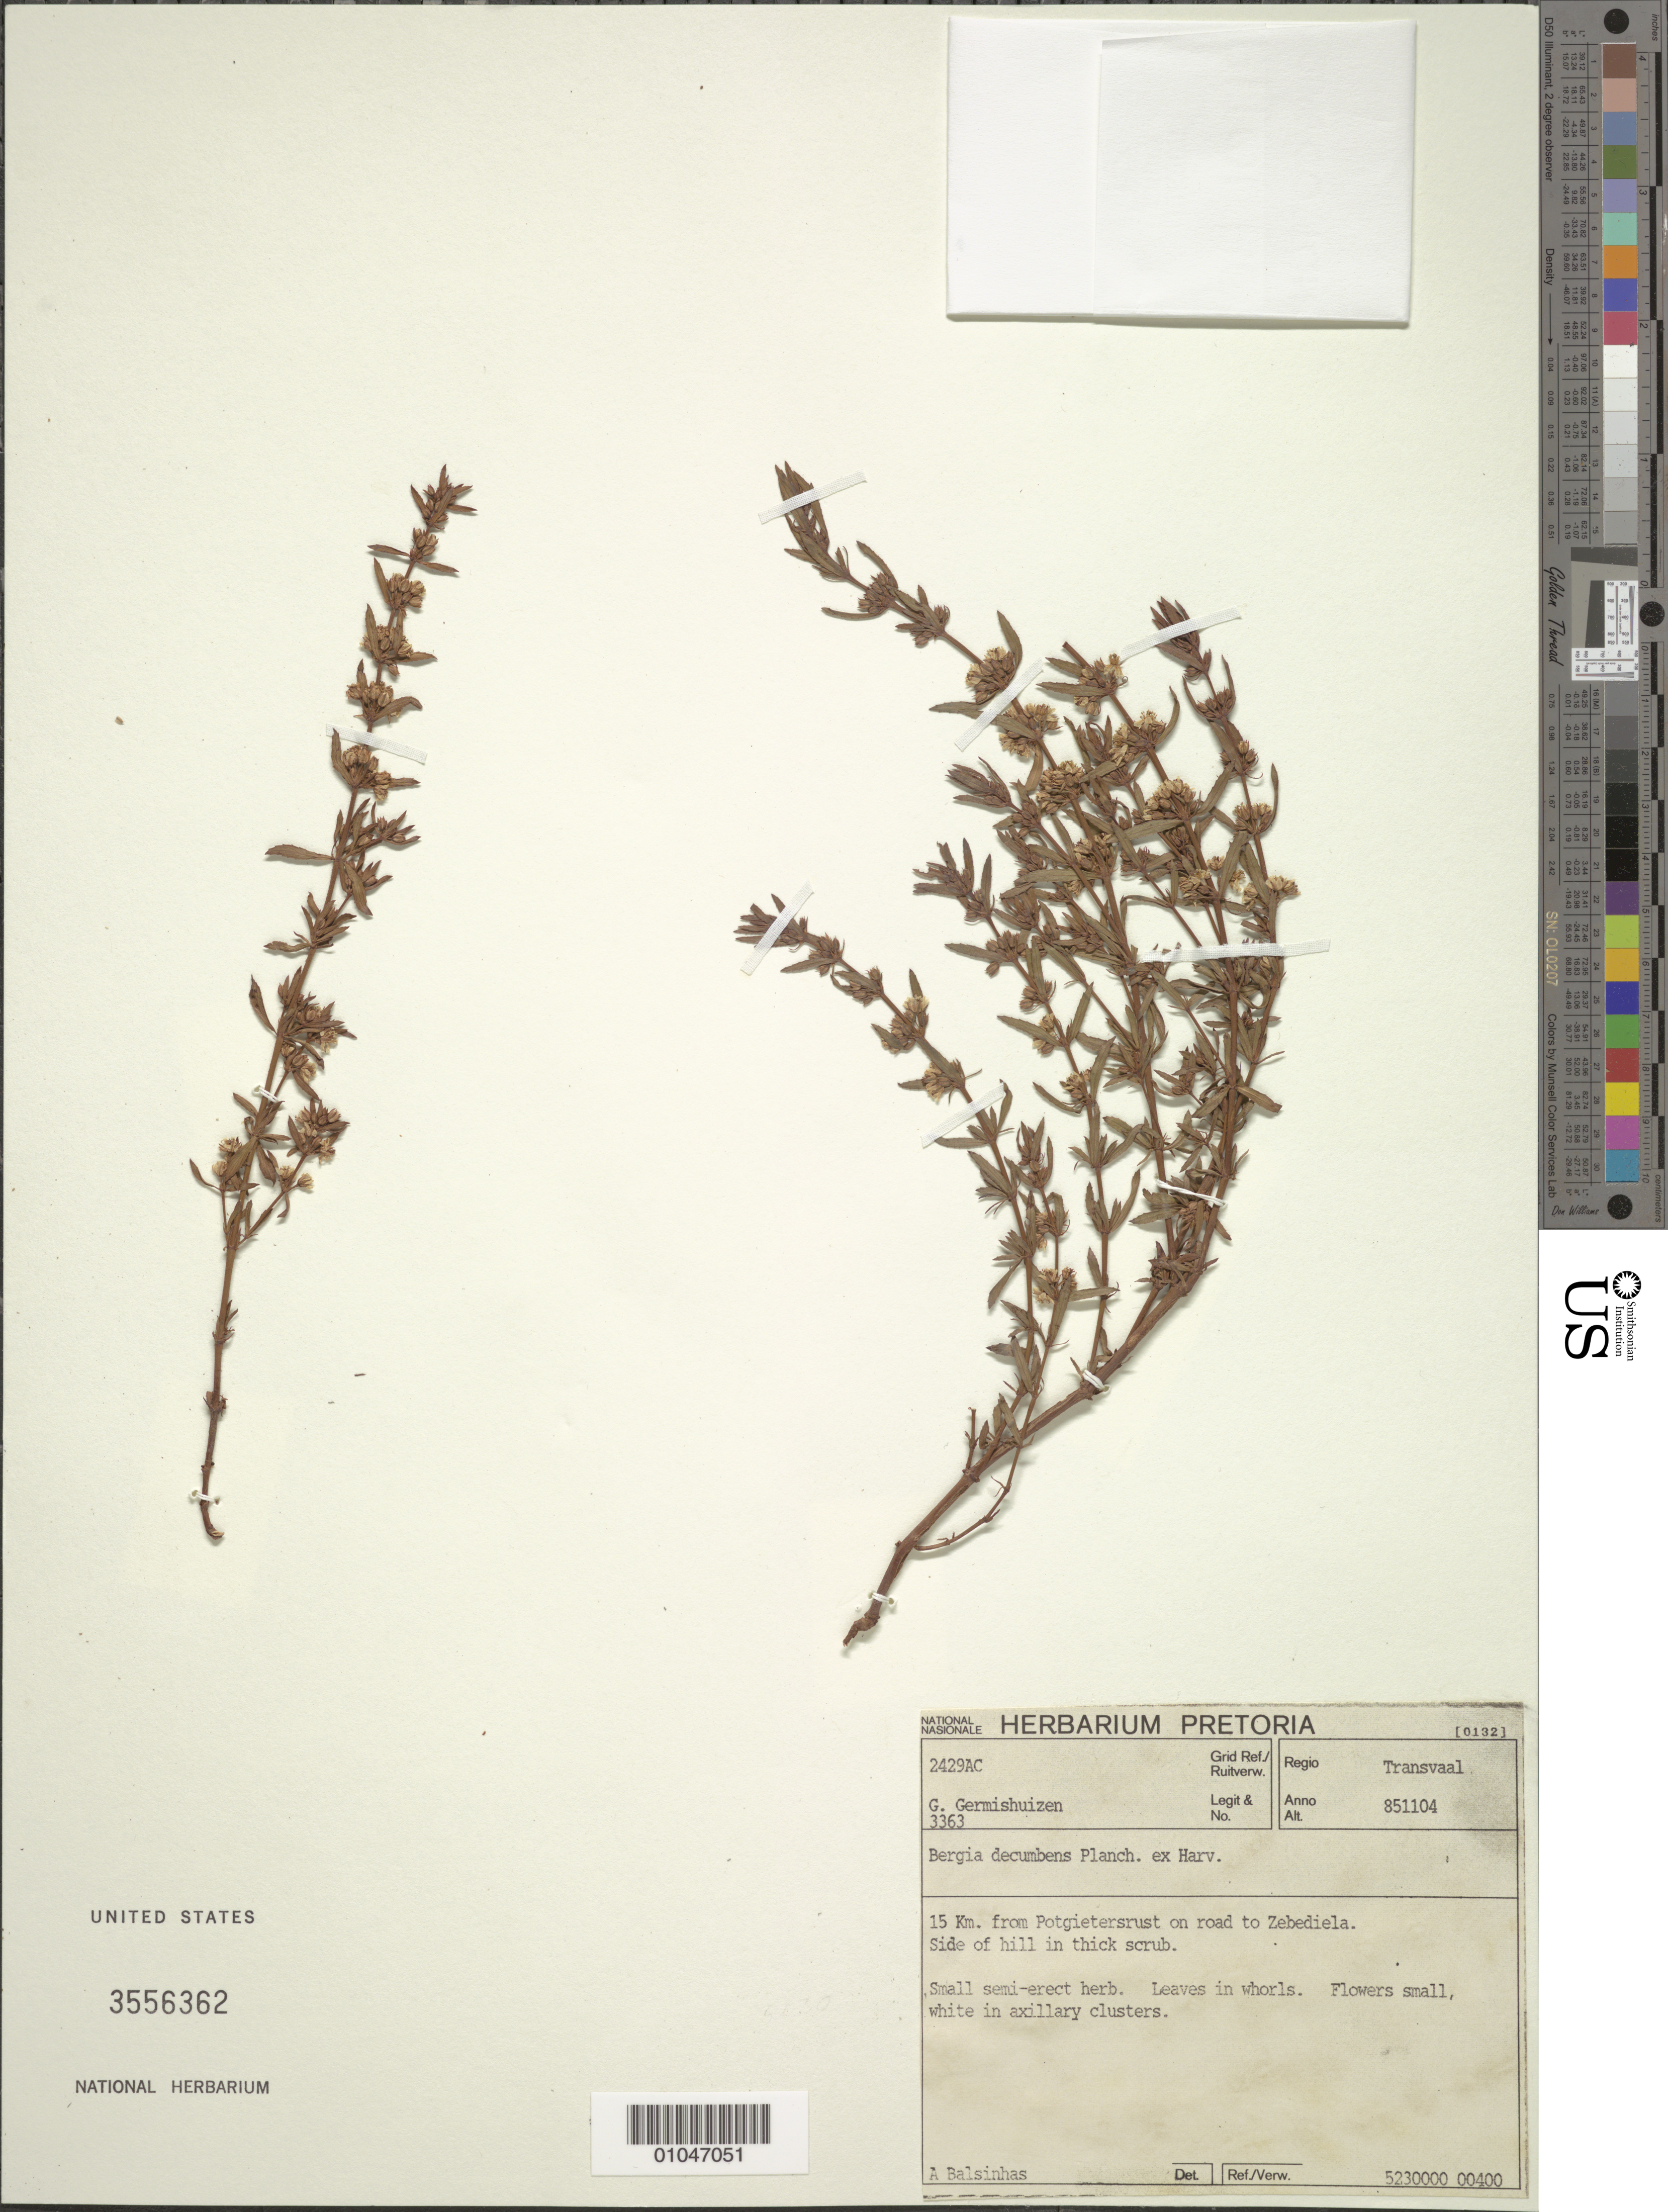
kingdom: Plantae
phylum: Tracheophyta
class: Magnoliopsida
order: Malpighiales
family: Elatinaceae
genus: Bergia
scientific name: Bergia decumbens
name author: Planch. ex Harv.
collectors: G. Germishuizen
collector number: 3363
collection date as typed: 851104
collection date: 1985-04-11 or 1985-11-04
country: South Africa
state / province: Limpopo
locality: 15 km from Potgietersrust on road to Zebediela. Transvaal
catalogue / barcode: US 3556362